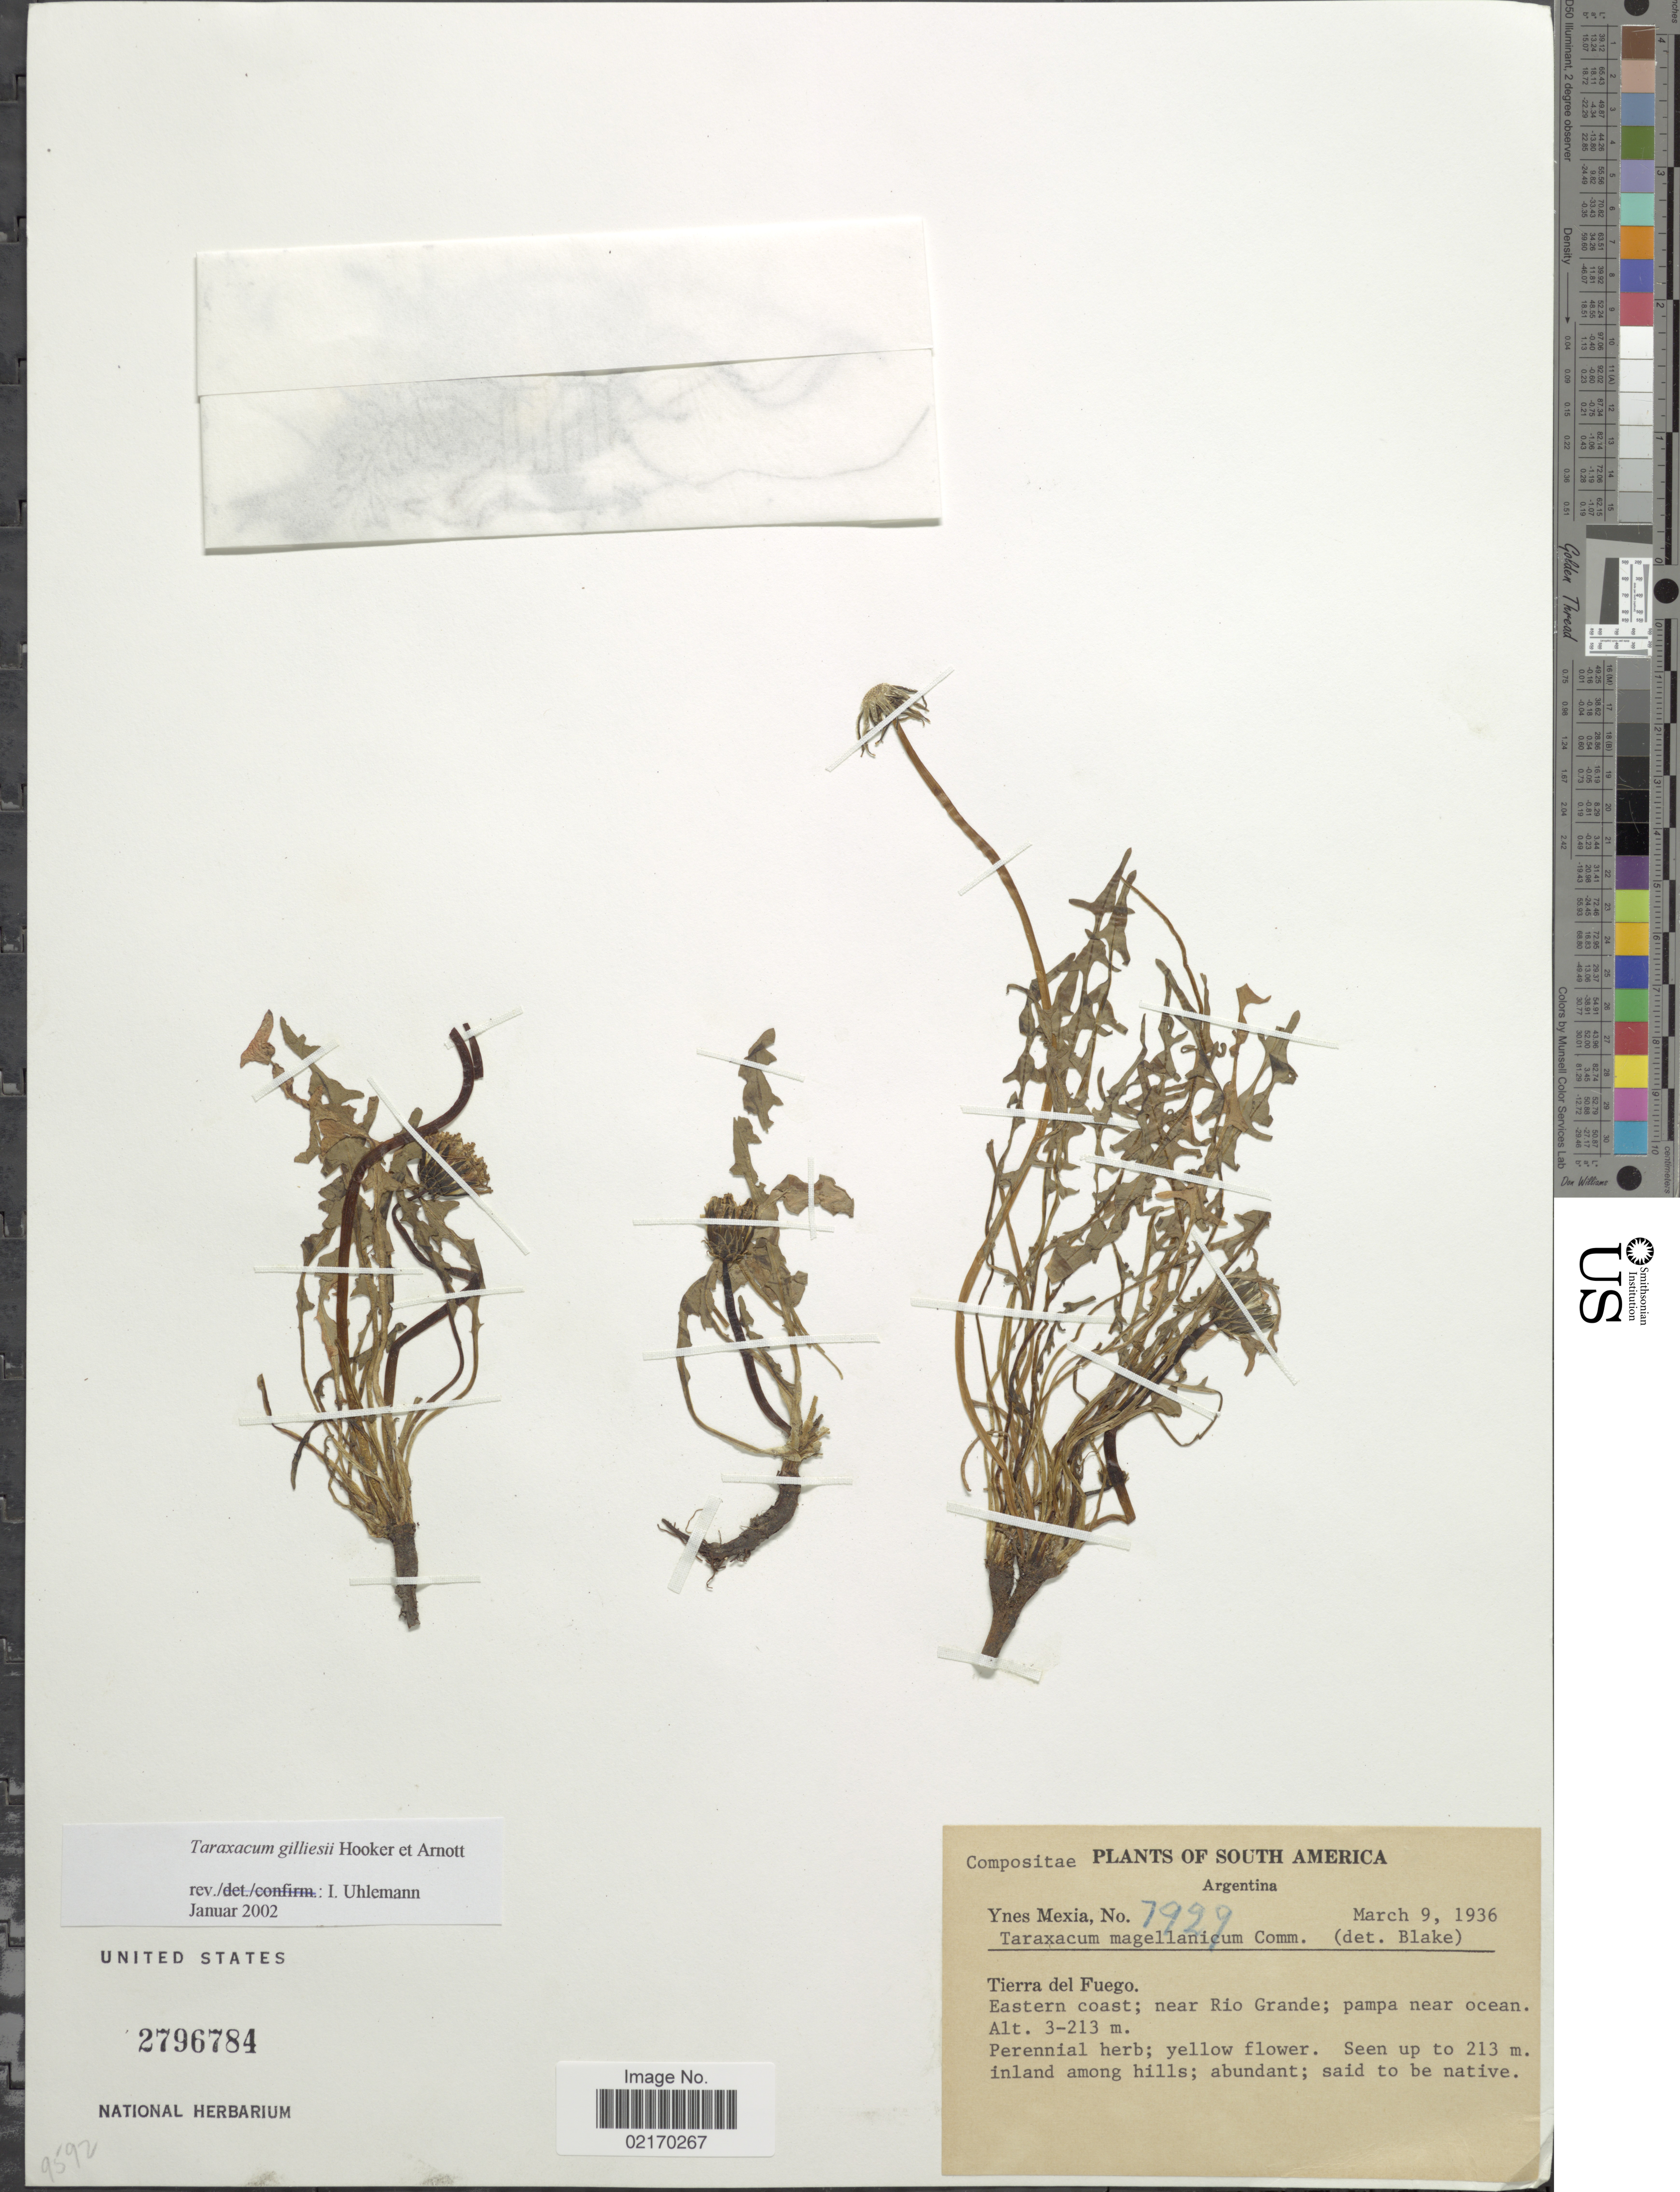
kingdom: Plantae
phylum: Tracheophyta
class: Magnoliopsida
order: Asterales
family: Asteraceae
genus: Taraxacum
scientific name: Taraxacum gilliesii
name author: Hook. & Arn.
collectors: Y. Mexia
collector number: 7929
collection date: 1936-03-09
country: Argentina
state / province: Tierra del Fuego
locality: Eastern coast; near Rio Grande; pampa near ocean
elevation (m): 3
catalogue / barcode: US 2796784